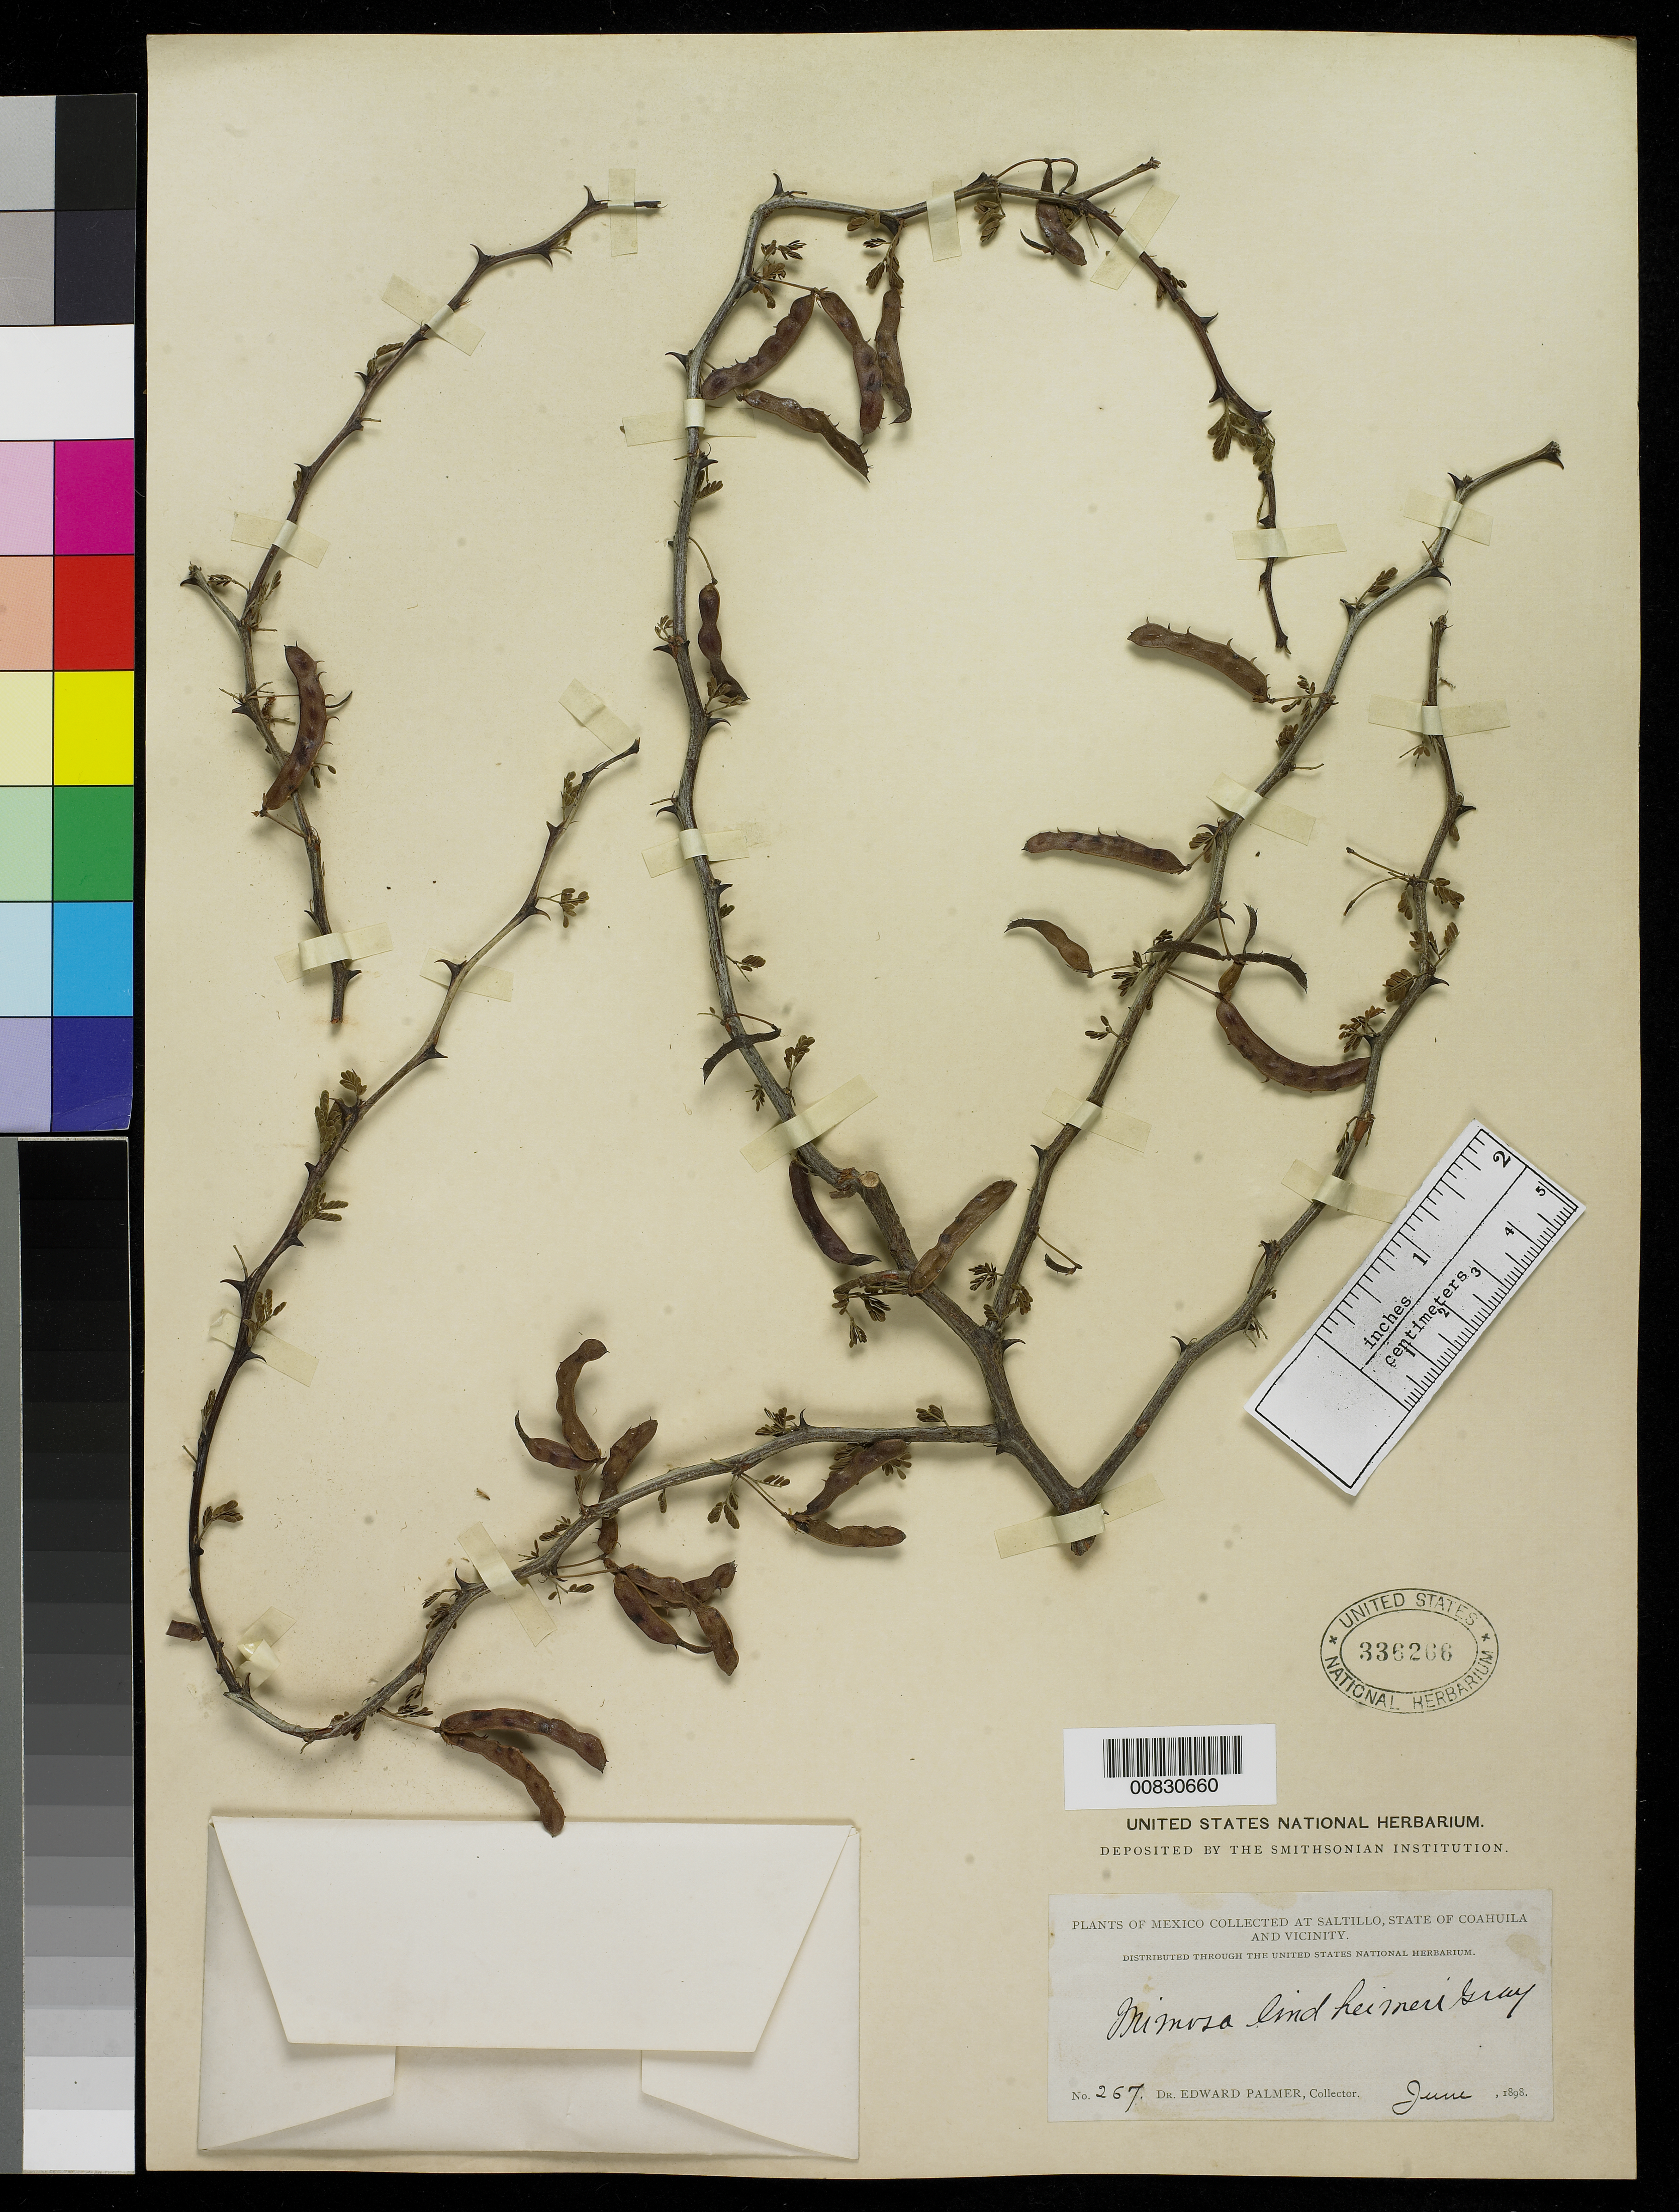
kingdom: Plantae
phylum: Tracheophyta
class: Magnoliopsida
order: Fabales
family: Fabaceae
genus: Mimosa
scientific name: Mimosa lindheimeri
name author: A. Gray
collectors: E. Palmer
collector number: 267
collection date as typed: Jun 1898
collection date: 1898-06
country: Mexico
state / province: Coahuila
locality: Saltillo, Coahuila and vicinity.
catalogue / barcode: US 336266